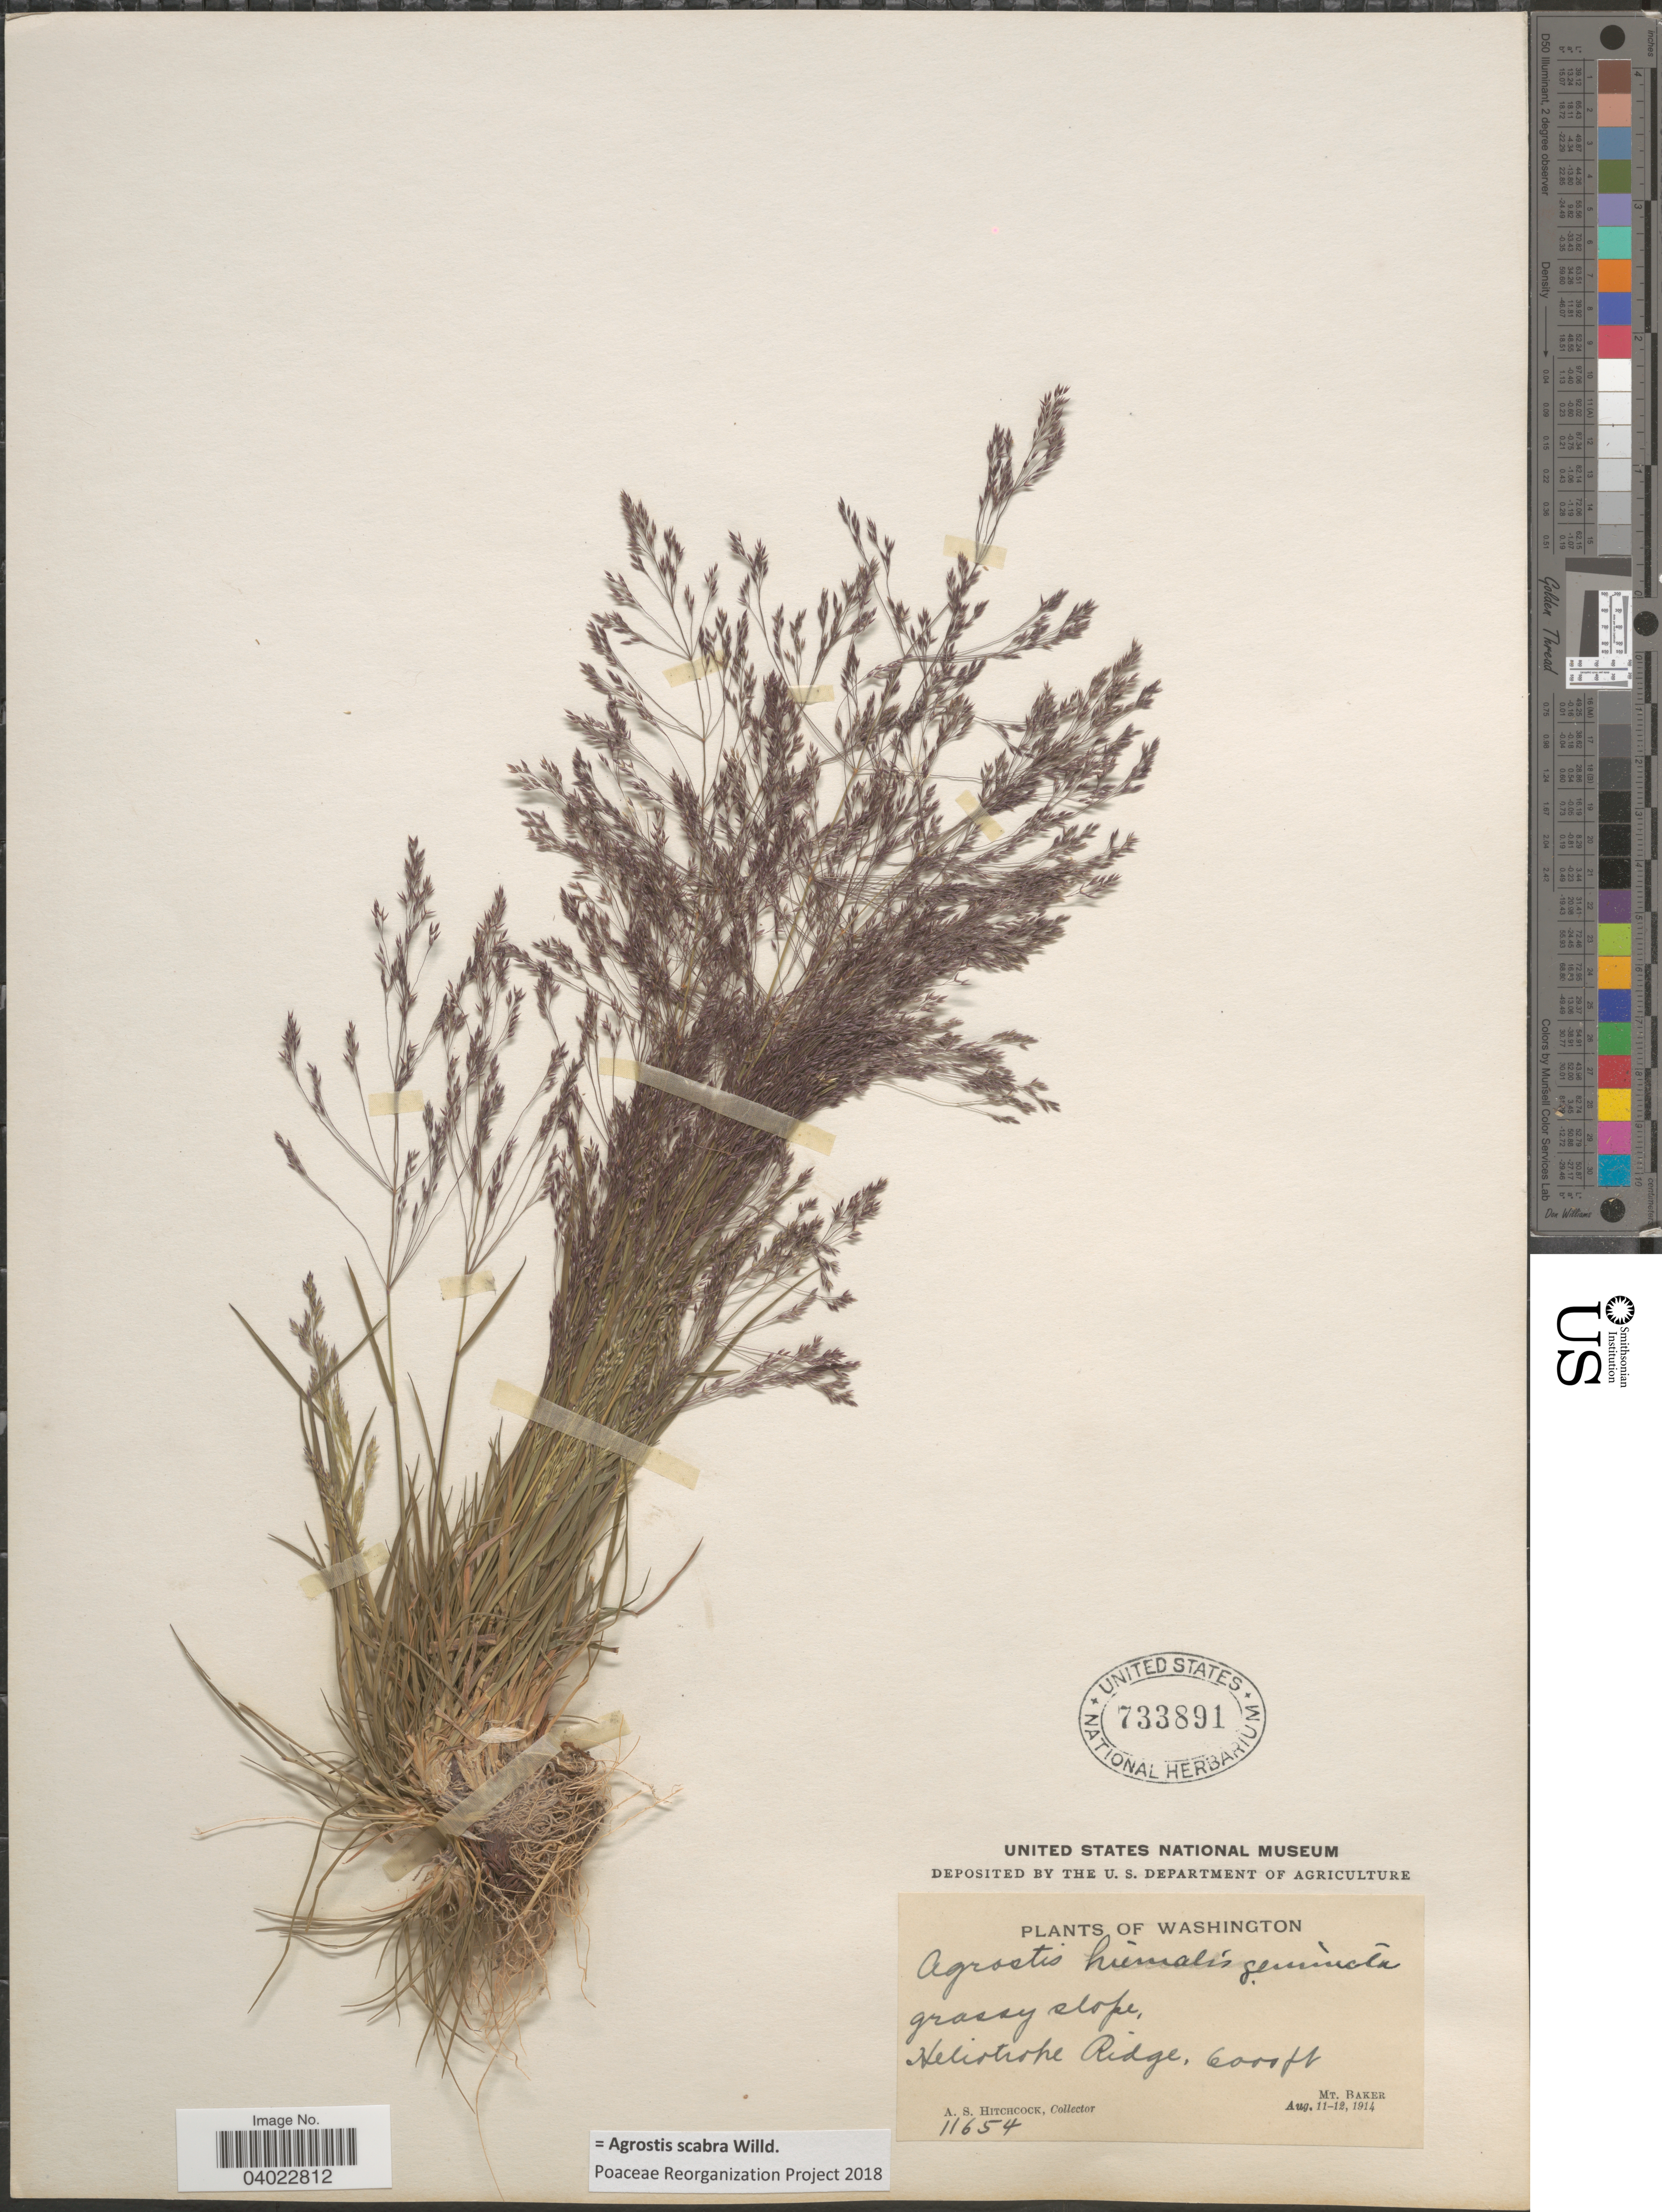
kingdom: Plantae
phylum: Tracheophyta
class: Liliopsida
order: Poales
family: Poaceae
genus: Agrostis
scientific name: Agrostis scabra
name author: Willd.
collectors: A. S. Hitchcock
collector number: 11654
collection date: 1914-08-11/1914-08-12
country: United States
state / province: Washington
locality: Heliotrope Ridge. Mt. Baker.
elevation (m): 1829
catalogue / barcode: US 733891